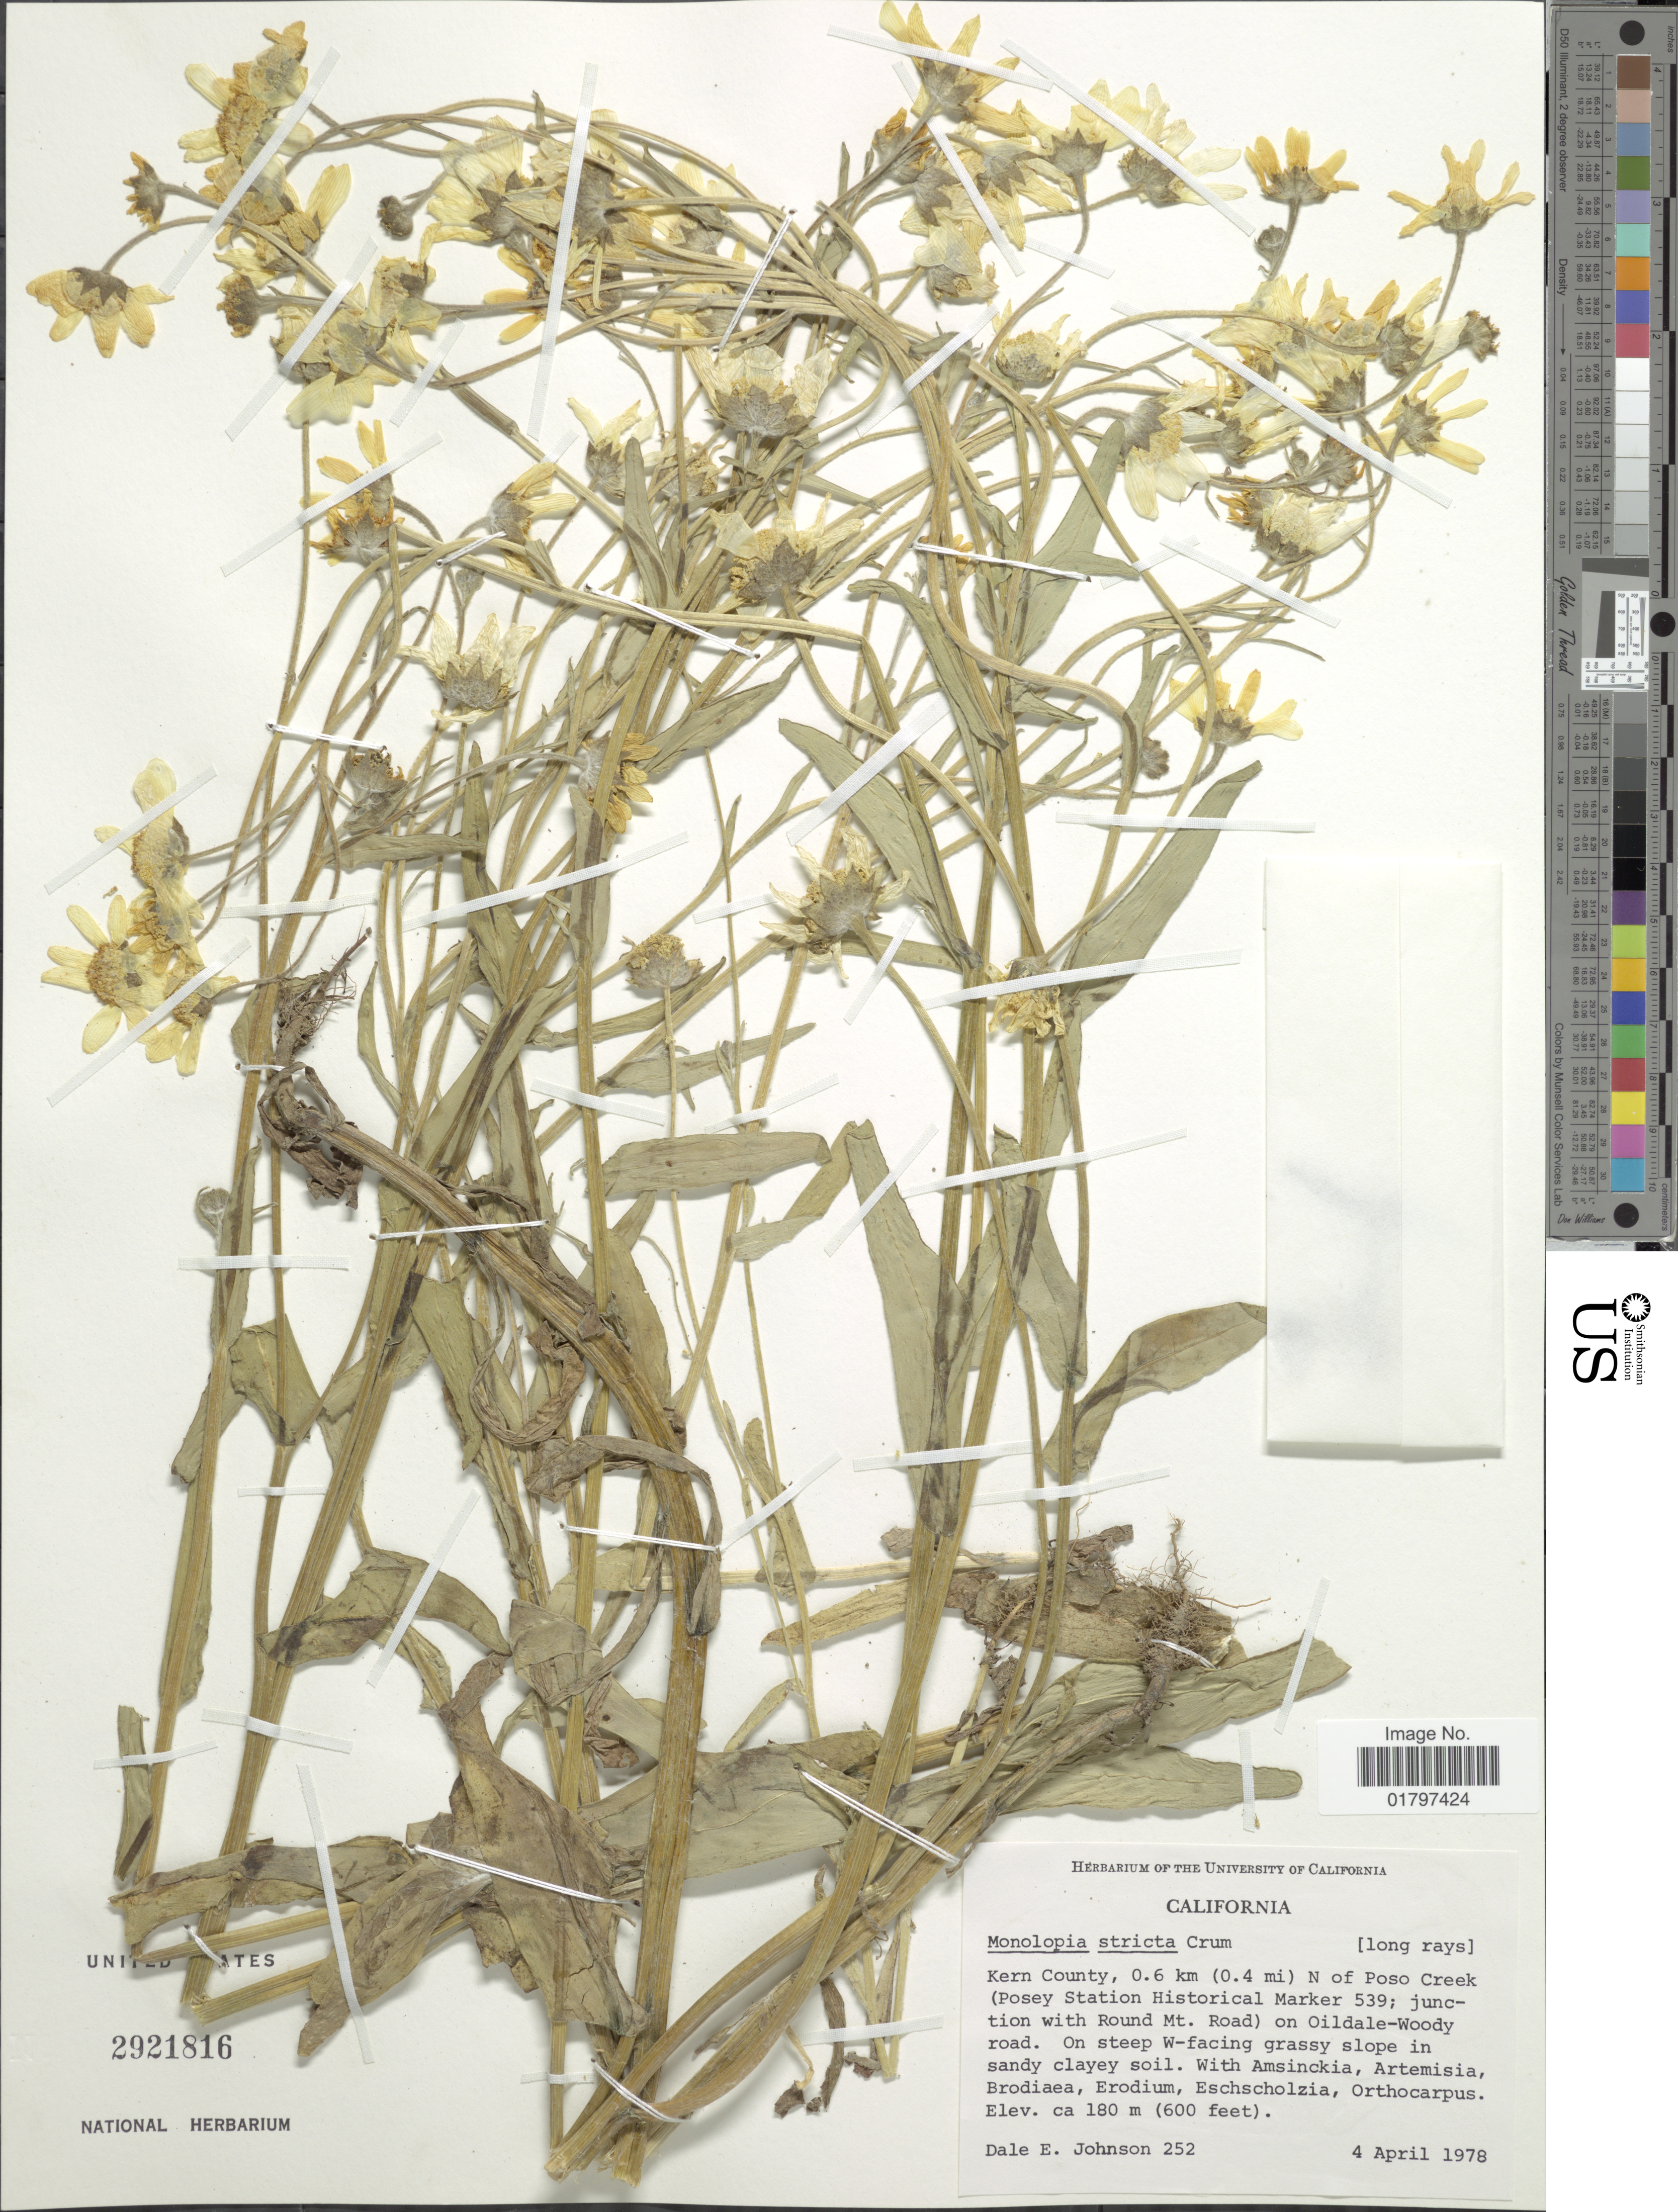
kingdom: Plantae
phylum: Tracheophyta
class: Magnoliopsida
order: Asterales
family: Asteraceae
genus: Monolopia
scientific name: Monolopia stricta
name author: Crum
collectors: D. E. Johnson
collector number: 252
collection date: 1978-04-04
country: United States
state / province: California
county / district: Kern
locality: Kern County, 0.6 km (0.4 mi) N of Poso Creek (Posey Station Historical Marker 539; junction with Round Mt. Road) on Oildale-Woody road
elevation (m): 180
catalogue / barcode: US 2921816